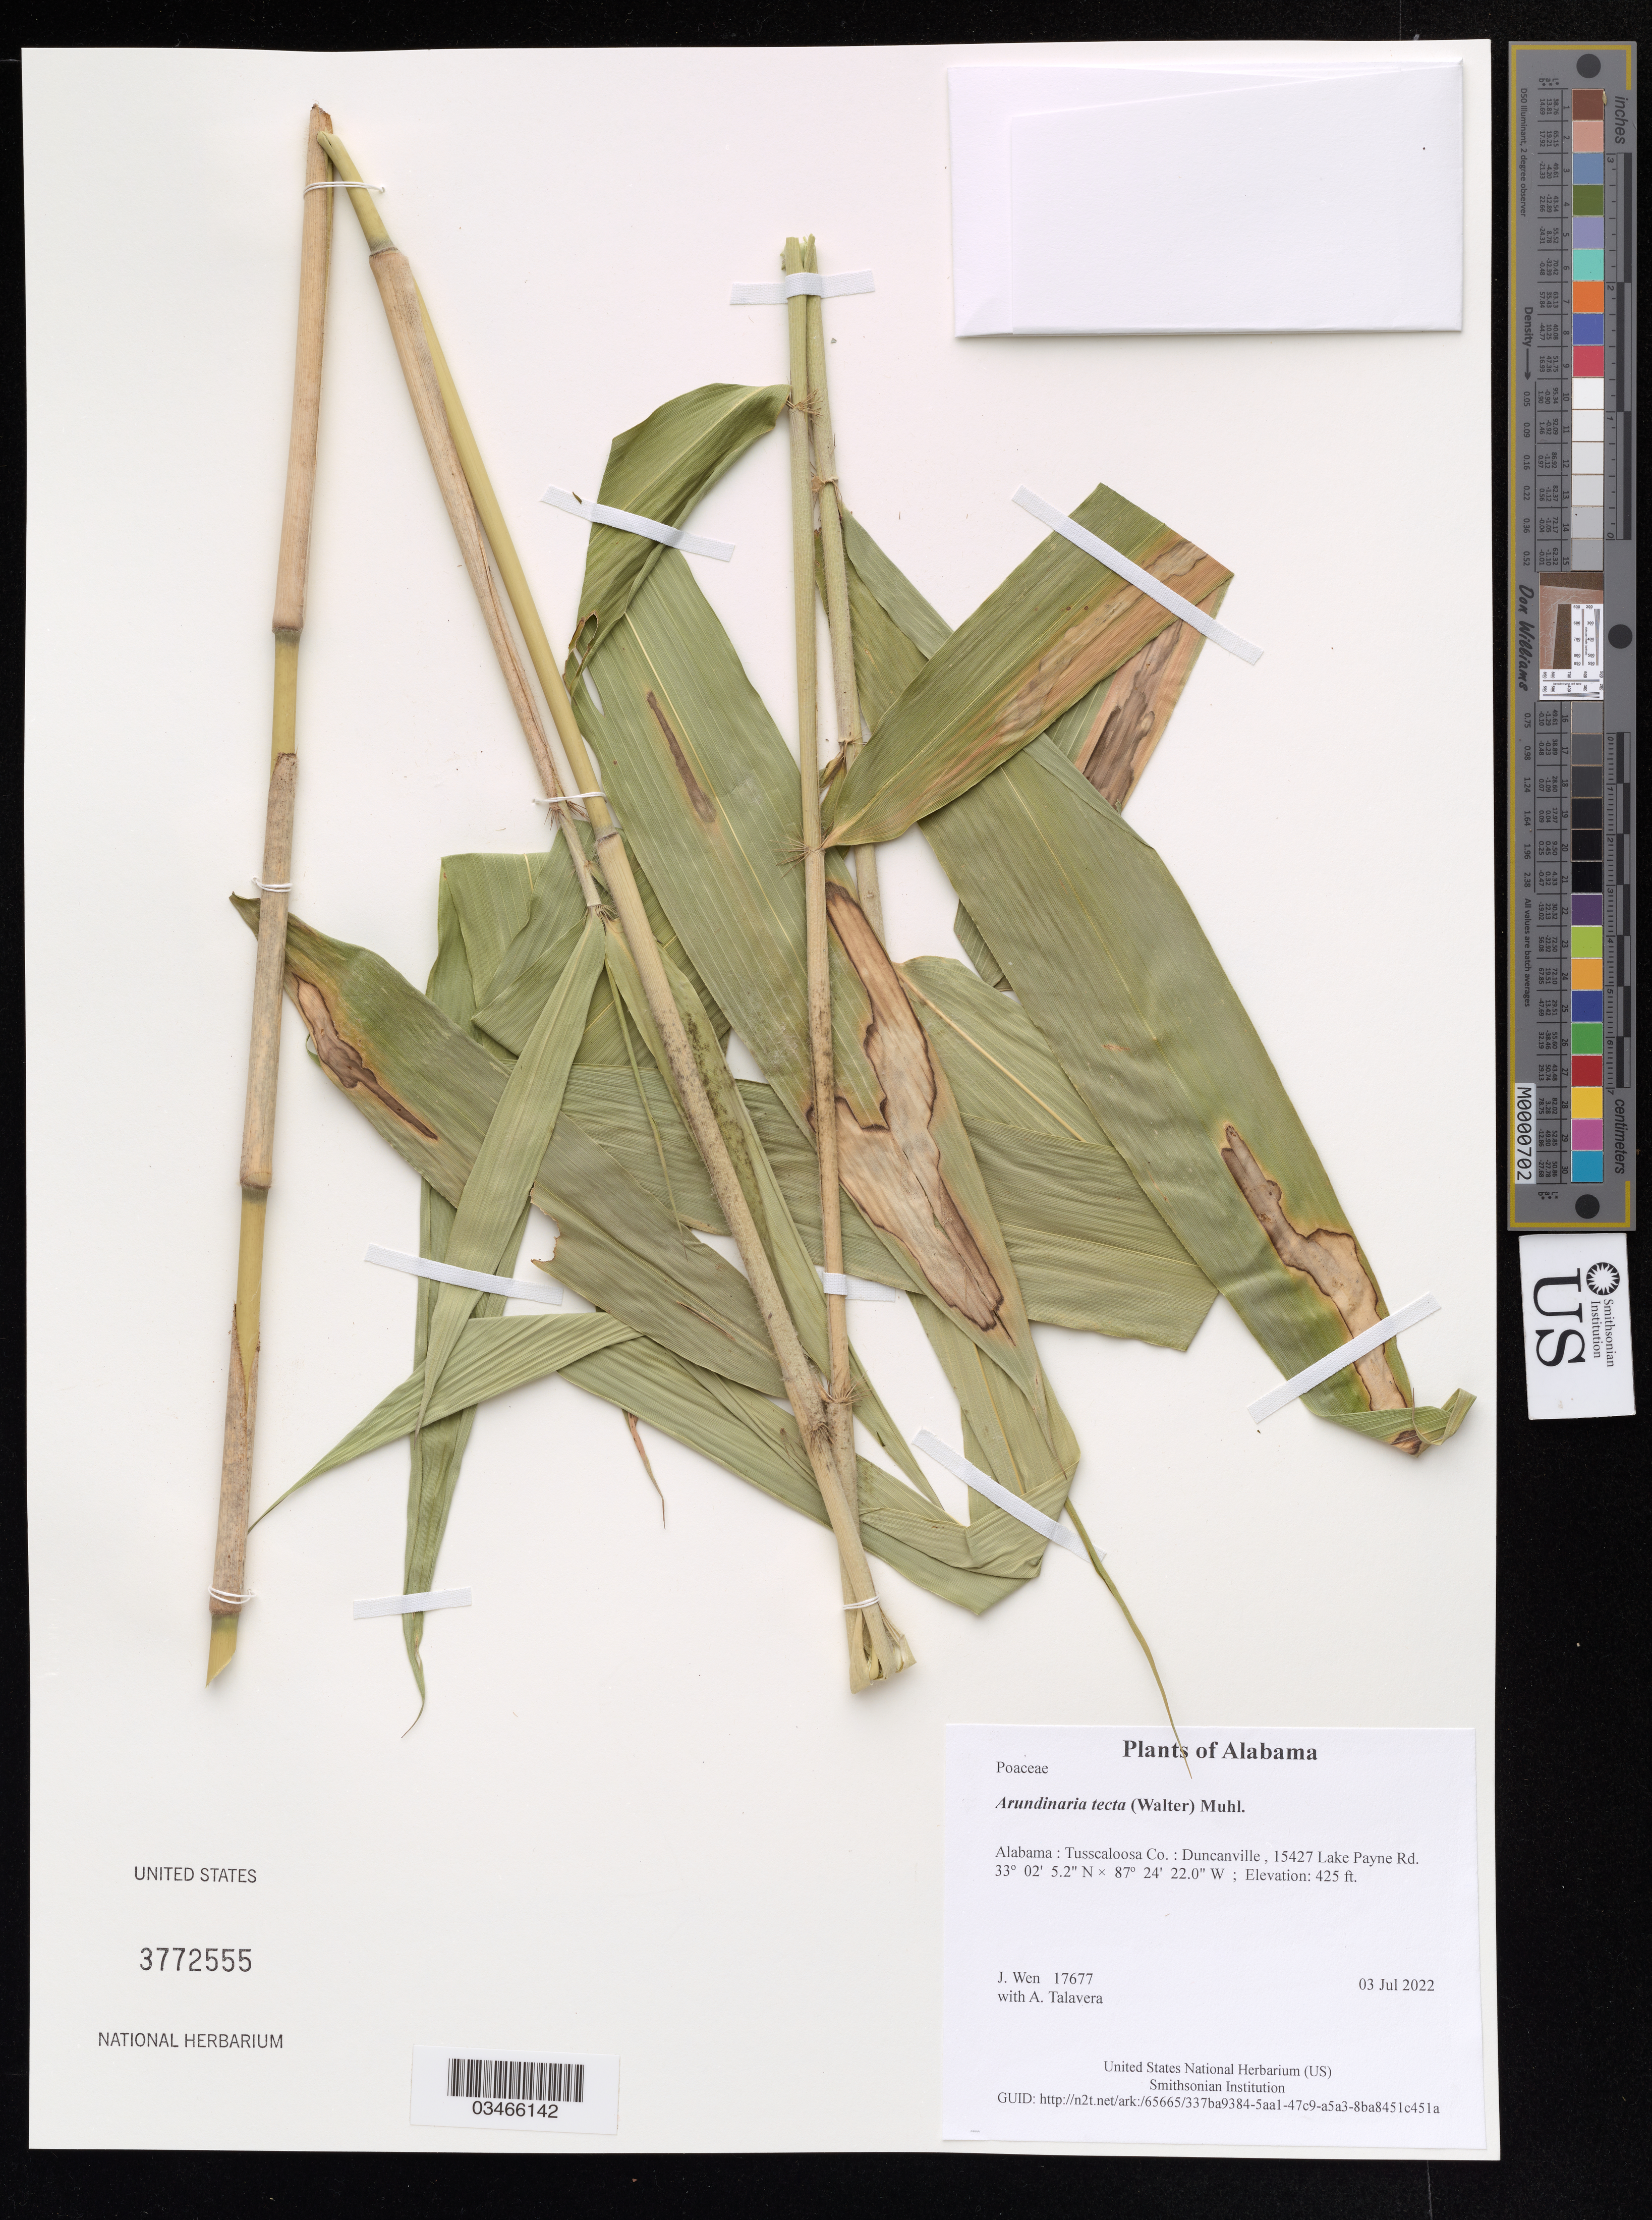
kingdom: Plantae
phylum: Tracheophyta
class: Liliopsida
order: Poales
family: Poaceae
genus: Arundinaria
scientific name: Arundinaria tecta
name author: (Walter) Muhl.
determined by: Wen, Jun, (BOT), Smithsonian Institution - National Museum of Natural History (UNITED STATES)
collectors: J. Wen & A. Talavera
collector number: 17677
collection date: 2022-07-03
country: United States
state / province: Alabama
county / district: Tusscaloosa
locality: Duncanville , 15427 Lake Payne Rd.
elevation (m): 130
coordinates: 33 02.086 N, 87 24.367 W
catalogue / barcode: US 3772555